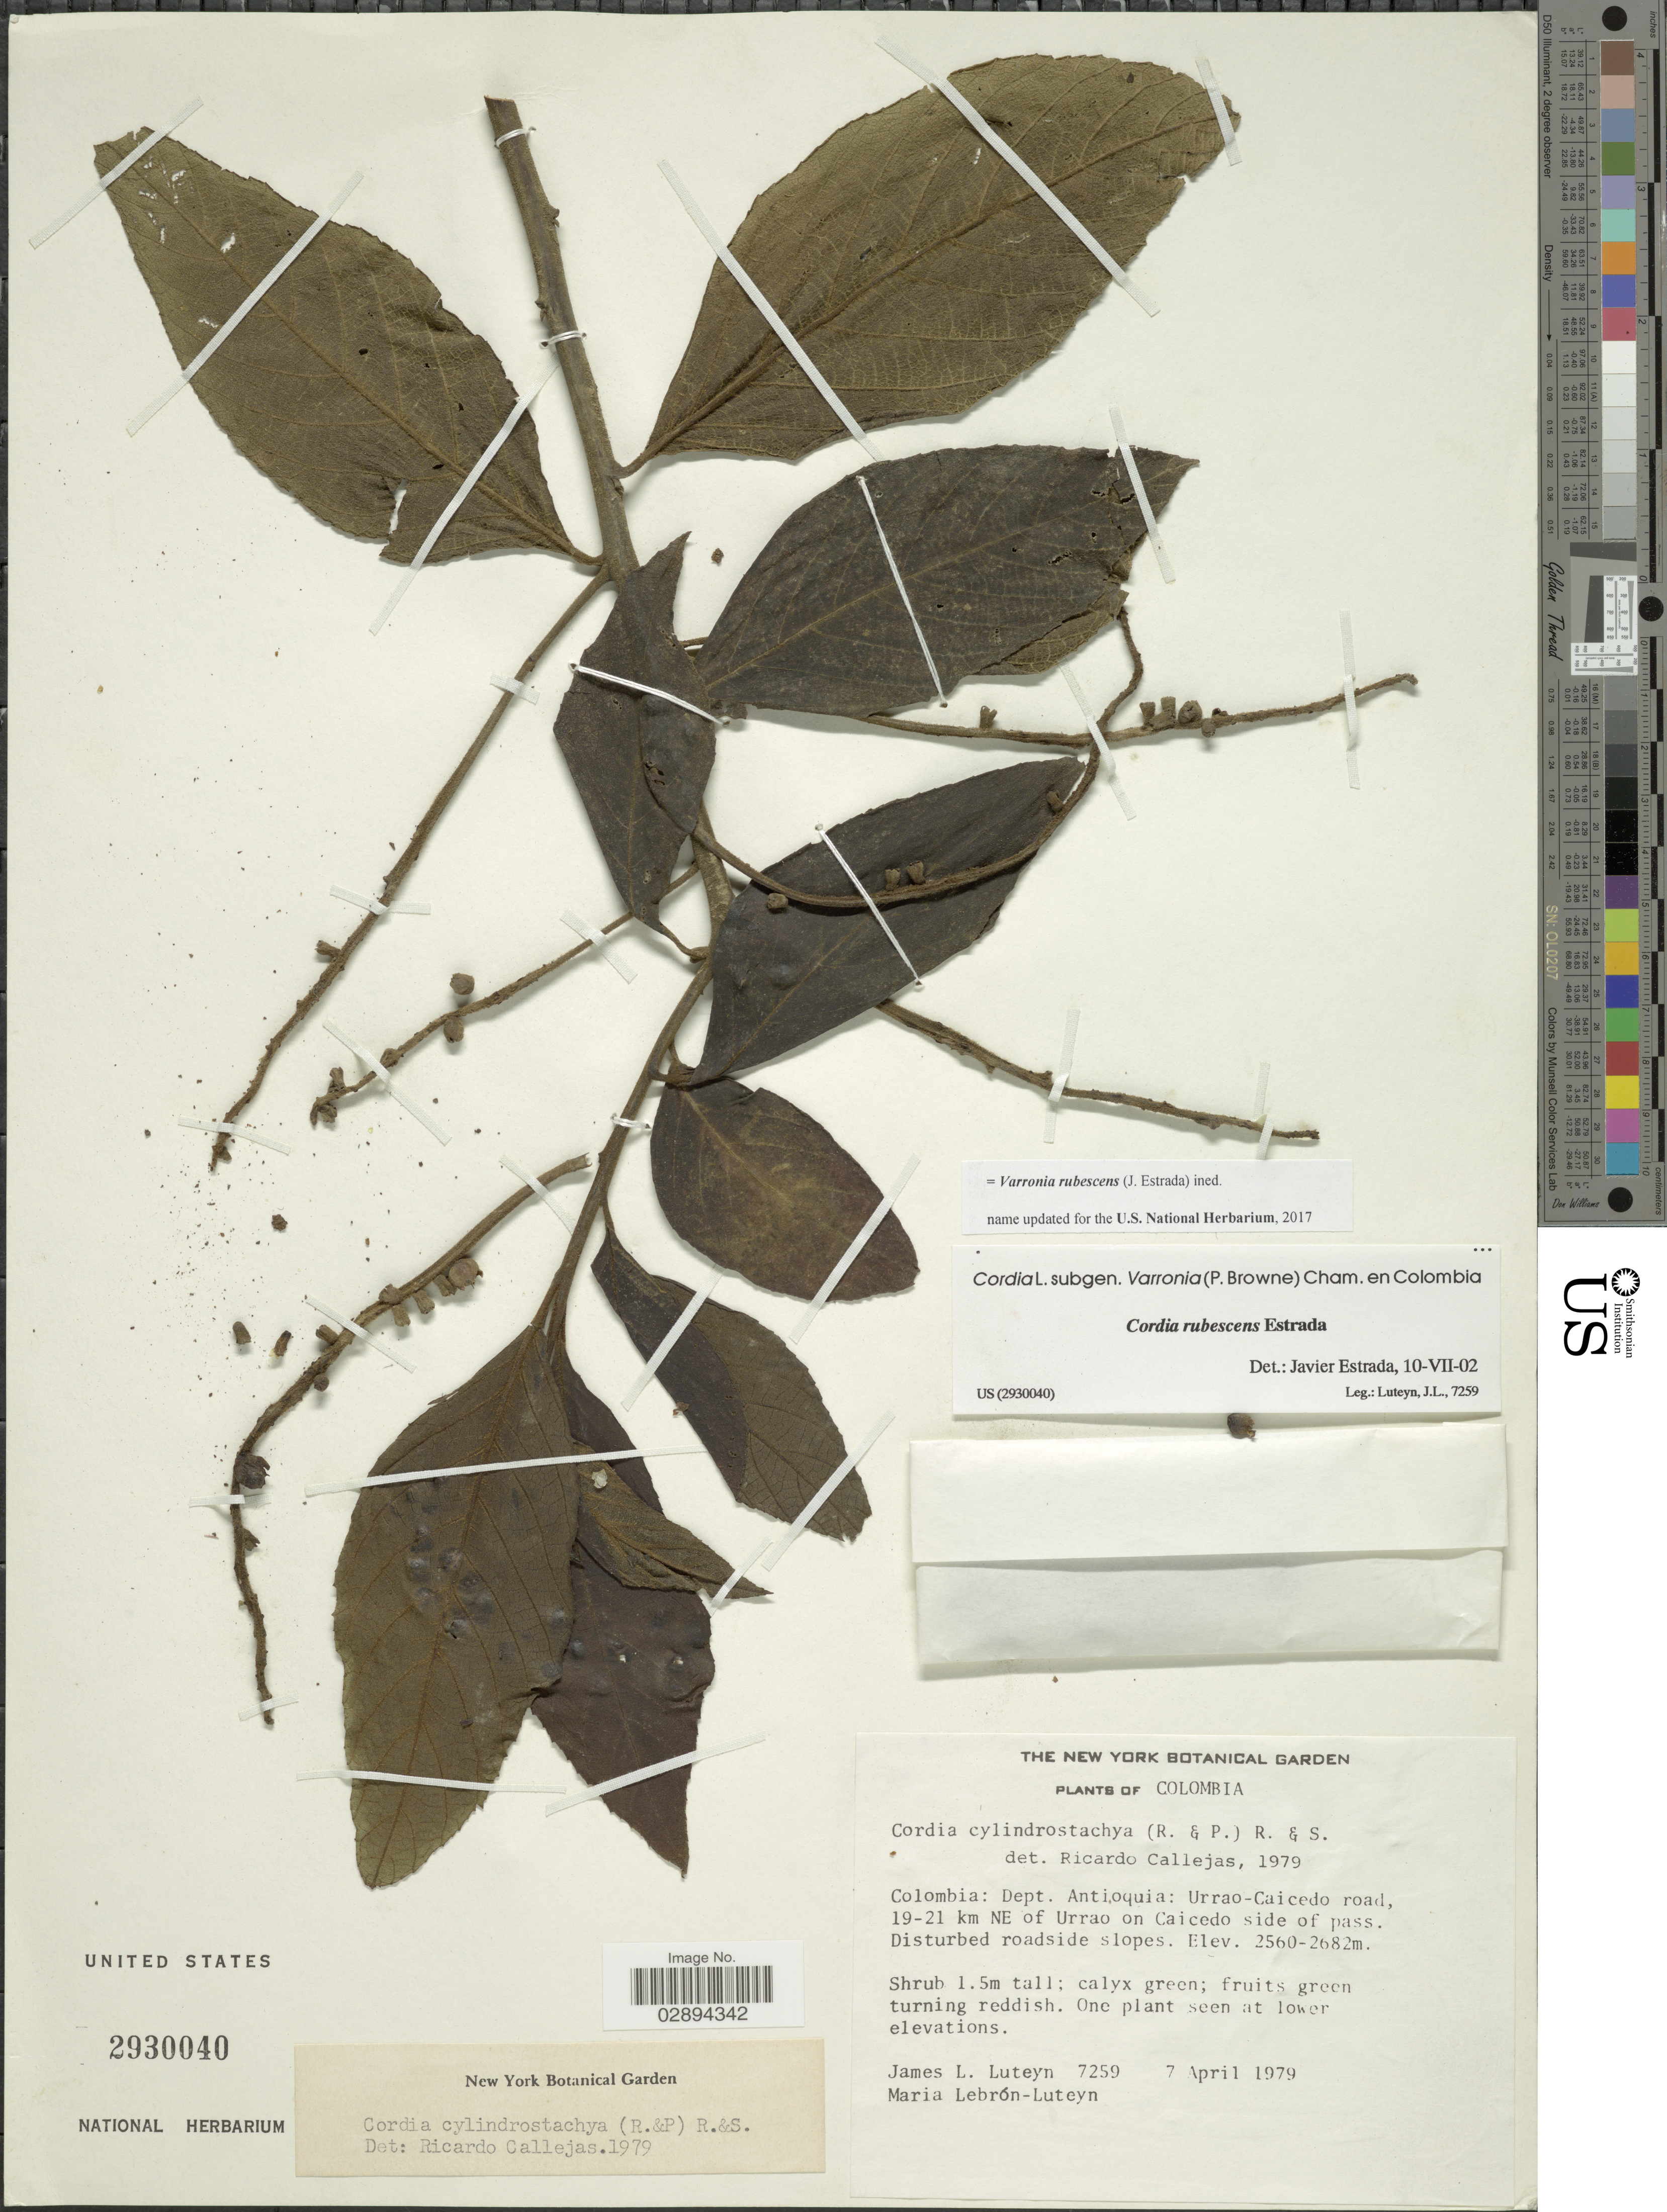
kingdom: Plantae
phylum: Tracheophyta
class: Magnoliopsida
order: Boraginales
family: Cordiaceae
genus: Varronia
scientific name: Varronia rubescens (J. Estrada) comb. nov. ined.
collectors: J. L. Luteyn & M. L. Lebrón-Luteyn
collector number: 7259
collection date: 1979-04-07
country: Colombia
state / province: Antioquia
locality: Dept. Antioquia, Urrao-Caicedo road, 19-21 km NE of Urrao on Caicedo side of pass.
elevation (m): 2560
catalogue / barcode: US 2930040